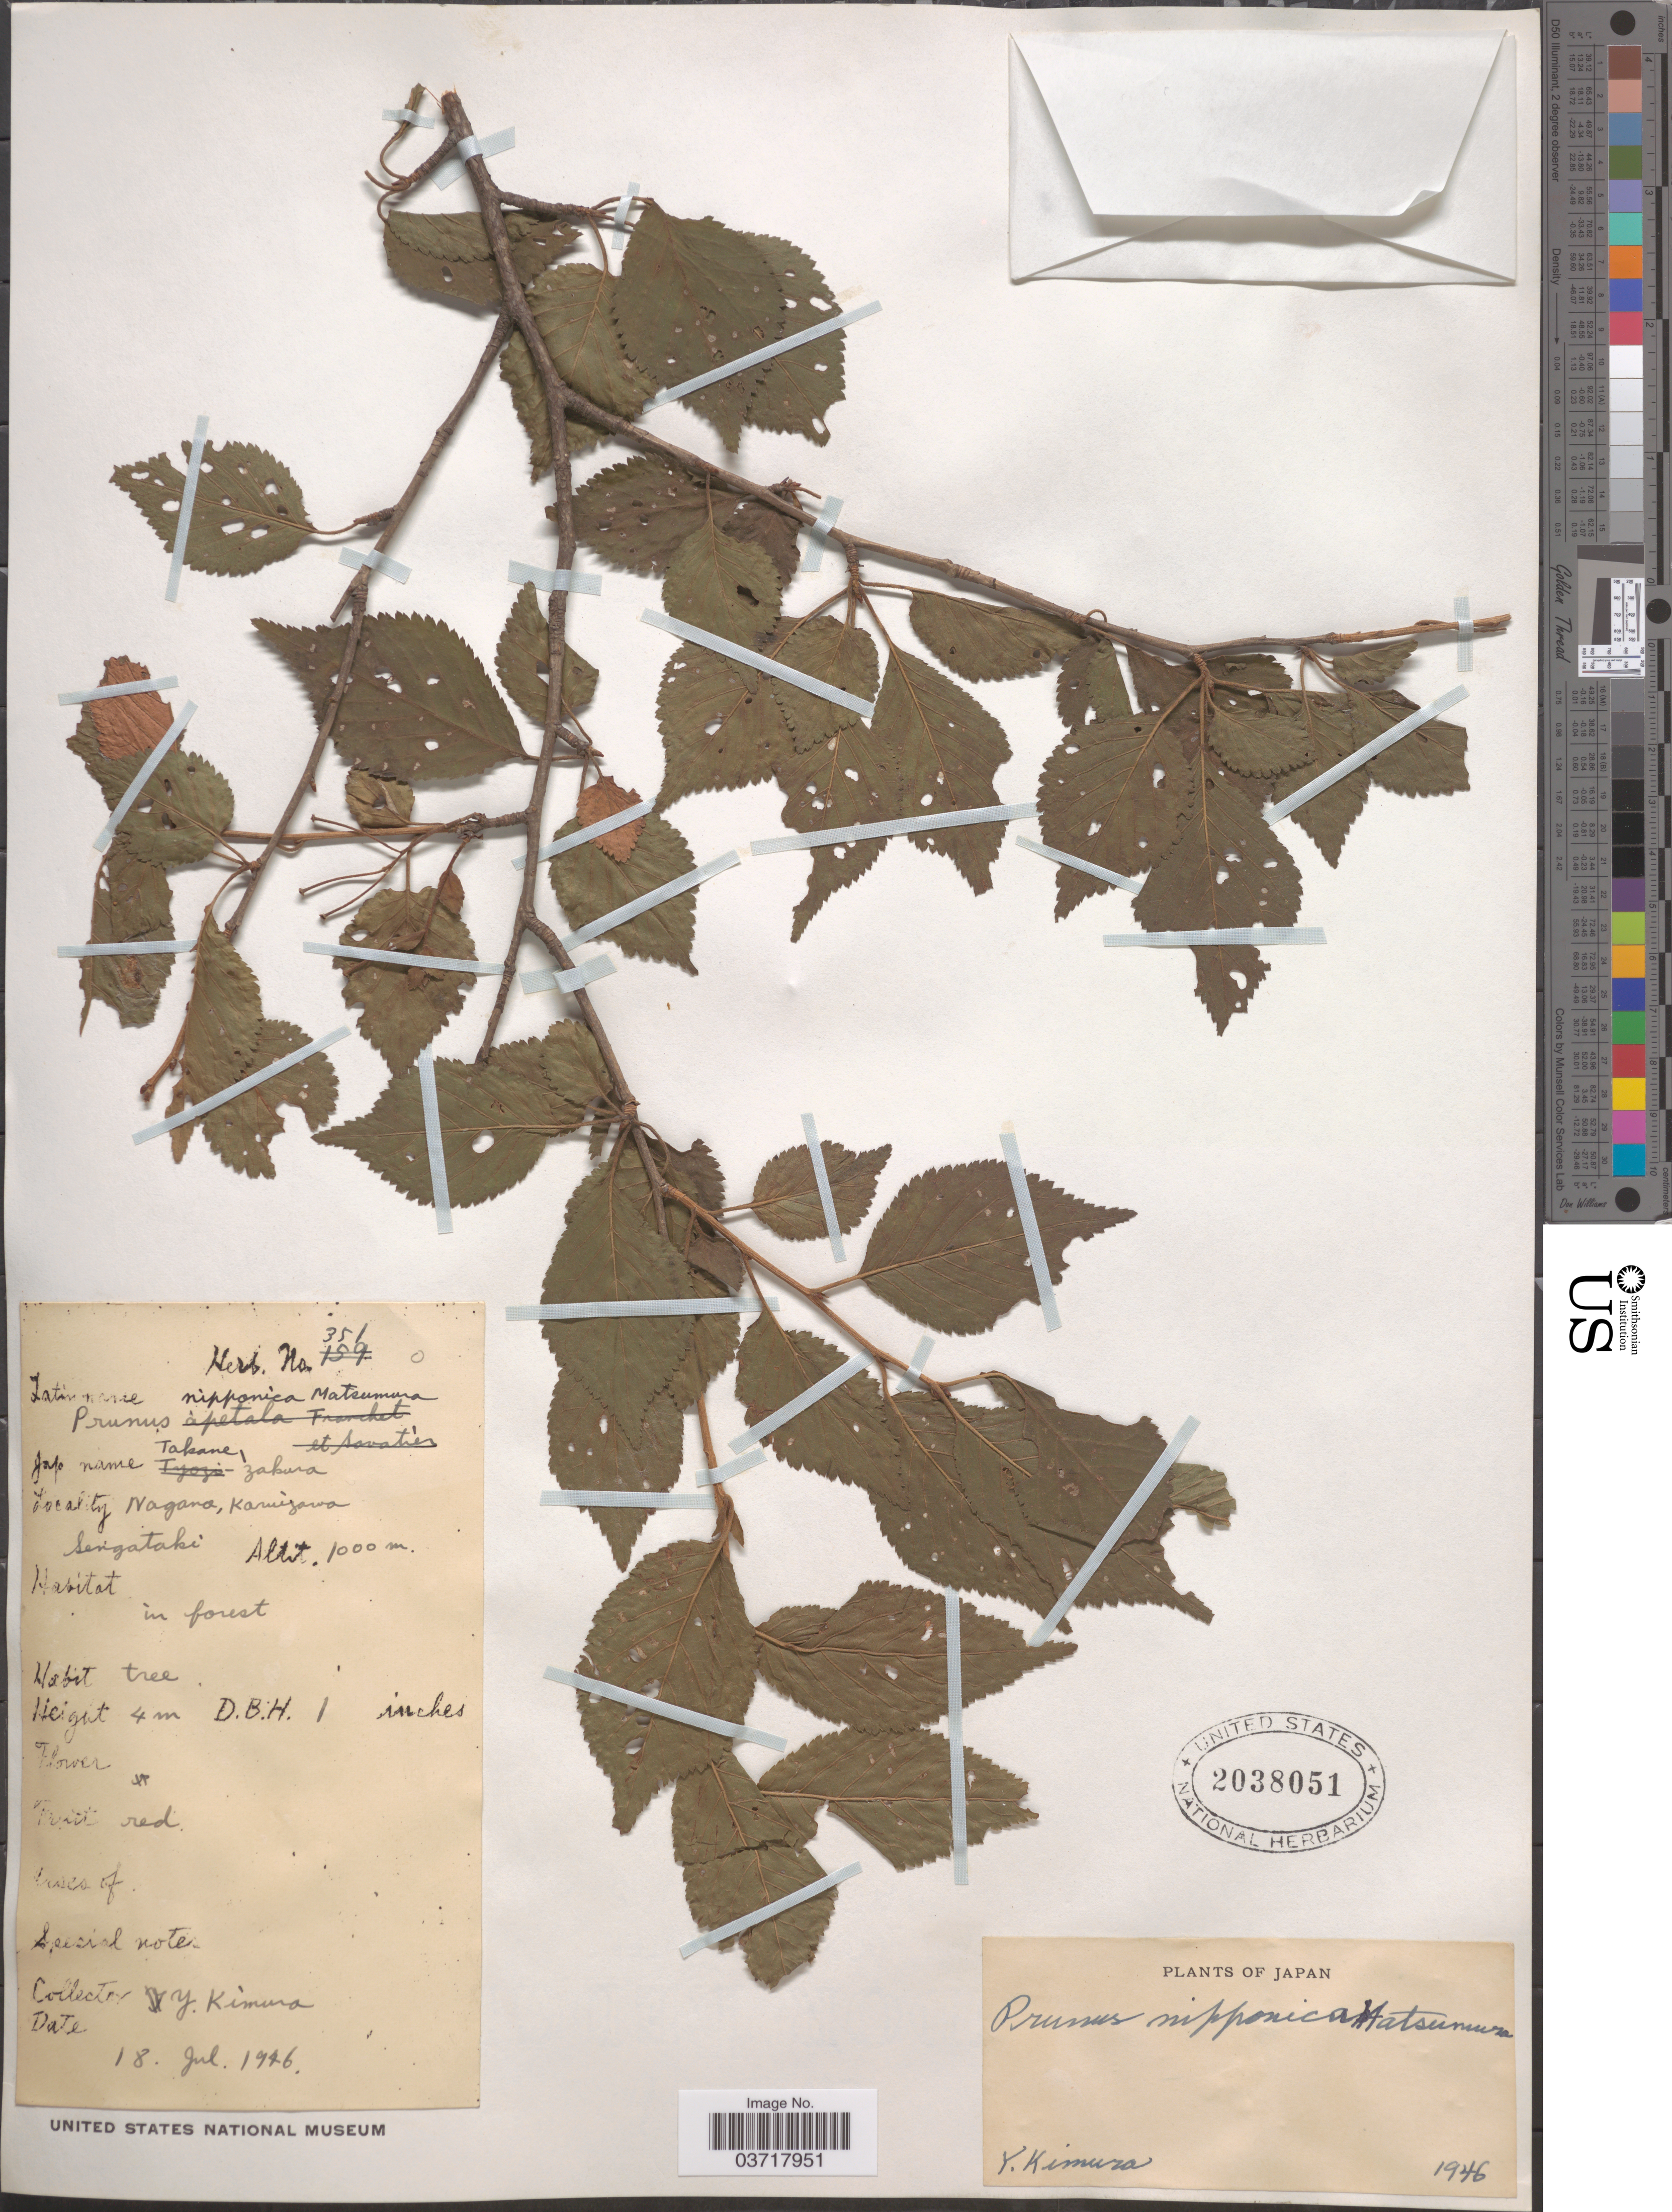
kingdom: Plantae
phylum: Tracheophyta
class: Magnoliopsida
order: Rosales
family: Rosaceae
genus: Prunus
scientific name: Prunus nipponica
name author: Matsum.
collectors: Y. Kimura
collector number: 351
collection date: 1946-07-18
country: Japan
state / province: Nagano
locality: Karuizawa Sengataki.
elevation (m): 1000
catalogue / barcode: US 2038051